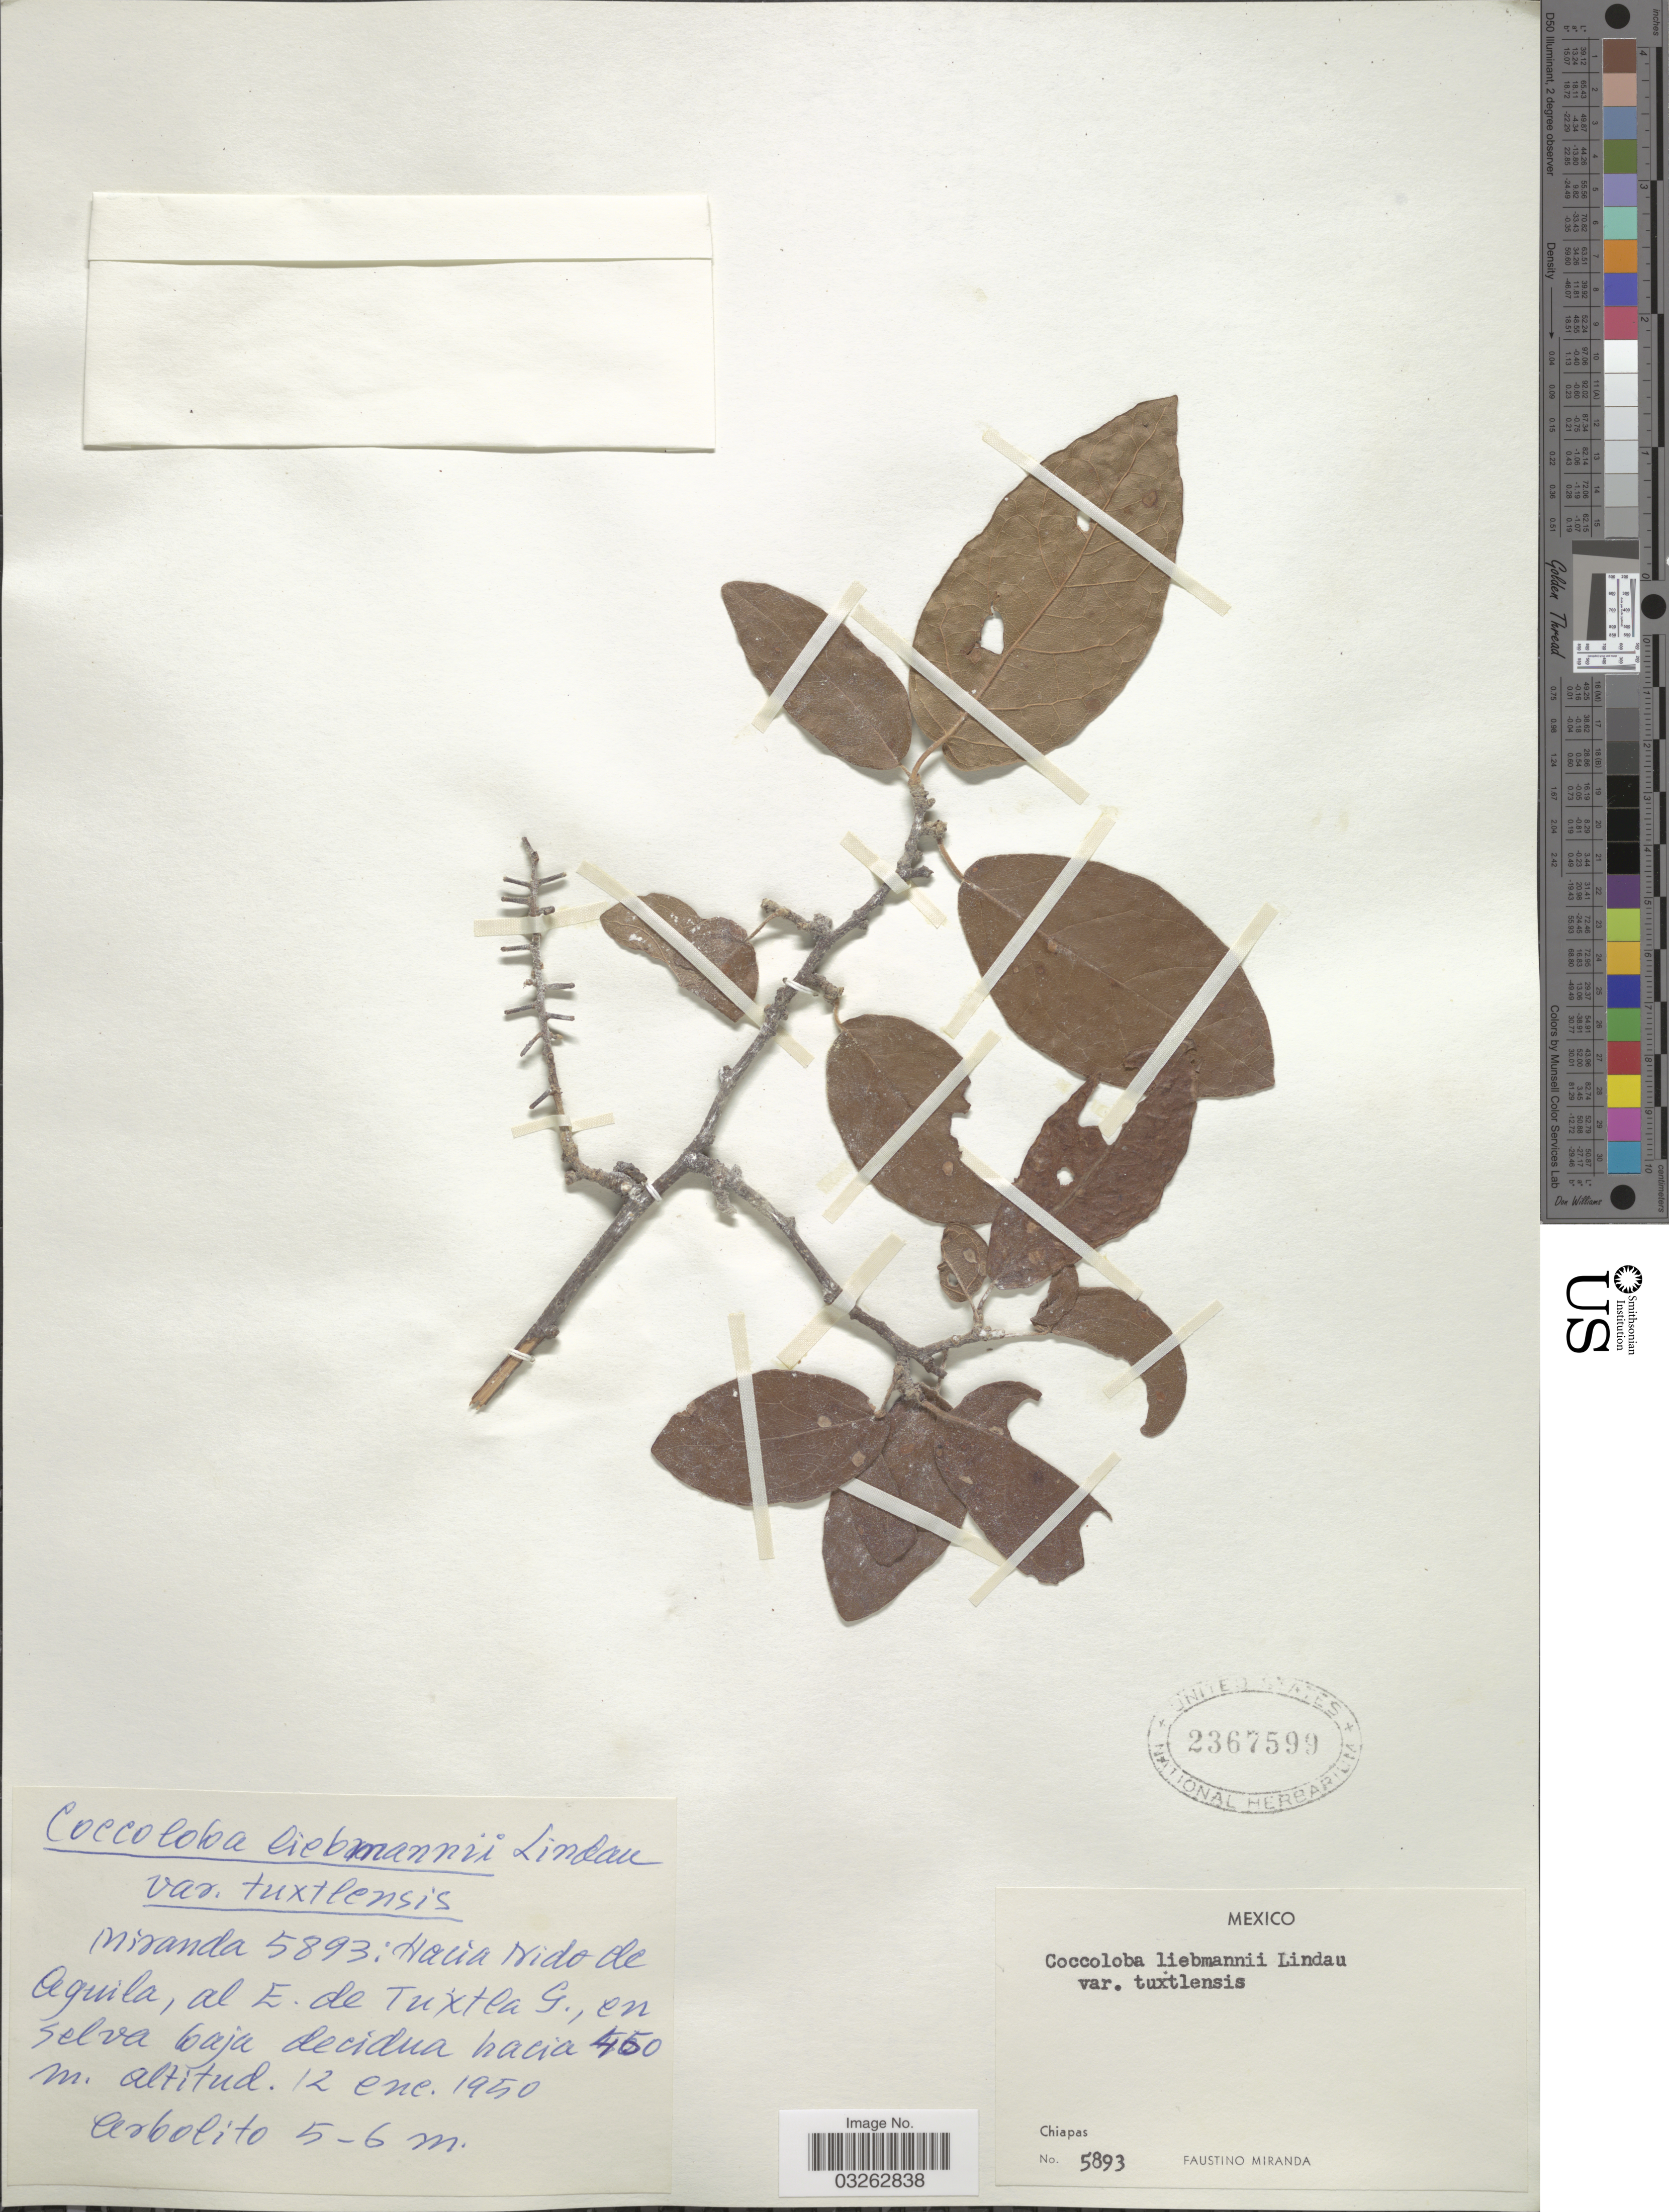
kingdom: Plantae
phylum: Tracheophyta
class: Magnoliopsida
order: Caryophyllales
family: Polygonaceae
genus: Coccoloba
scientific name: Coccoloba liebmannii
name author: Lindau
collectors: F. Miranda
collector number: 5893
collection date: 1950-01-12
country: Mexico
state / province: Chiapas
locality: Hacia Nido de Aguila, al E de Tuxtla G.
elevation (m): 450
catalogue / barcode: US 2367599